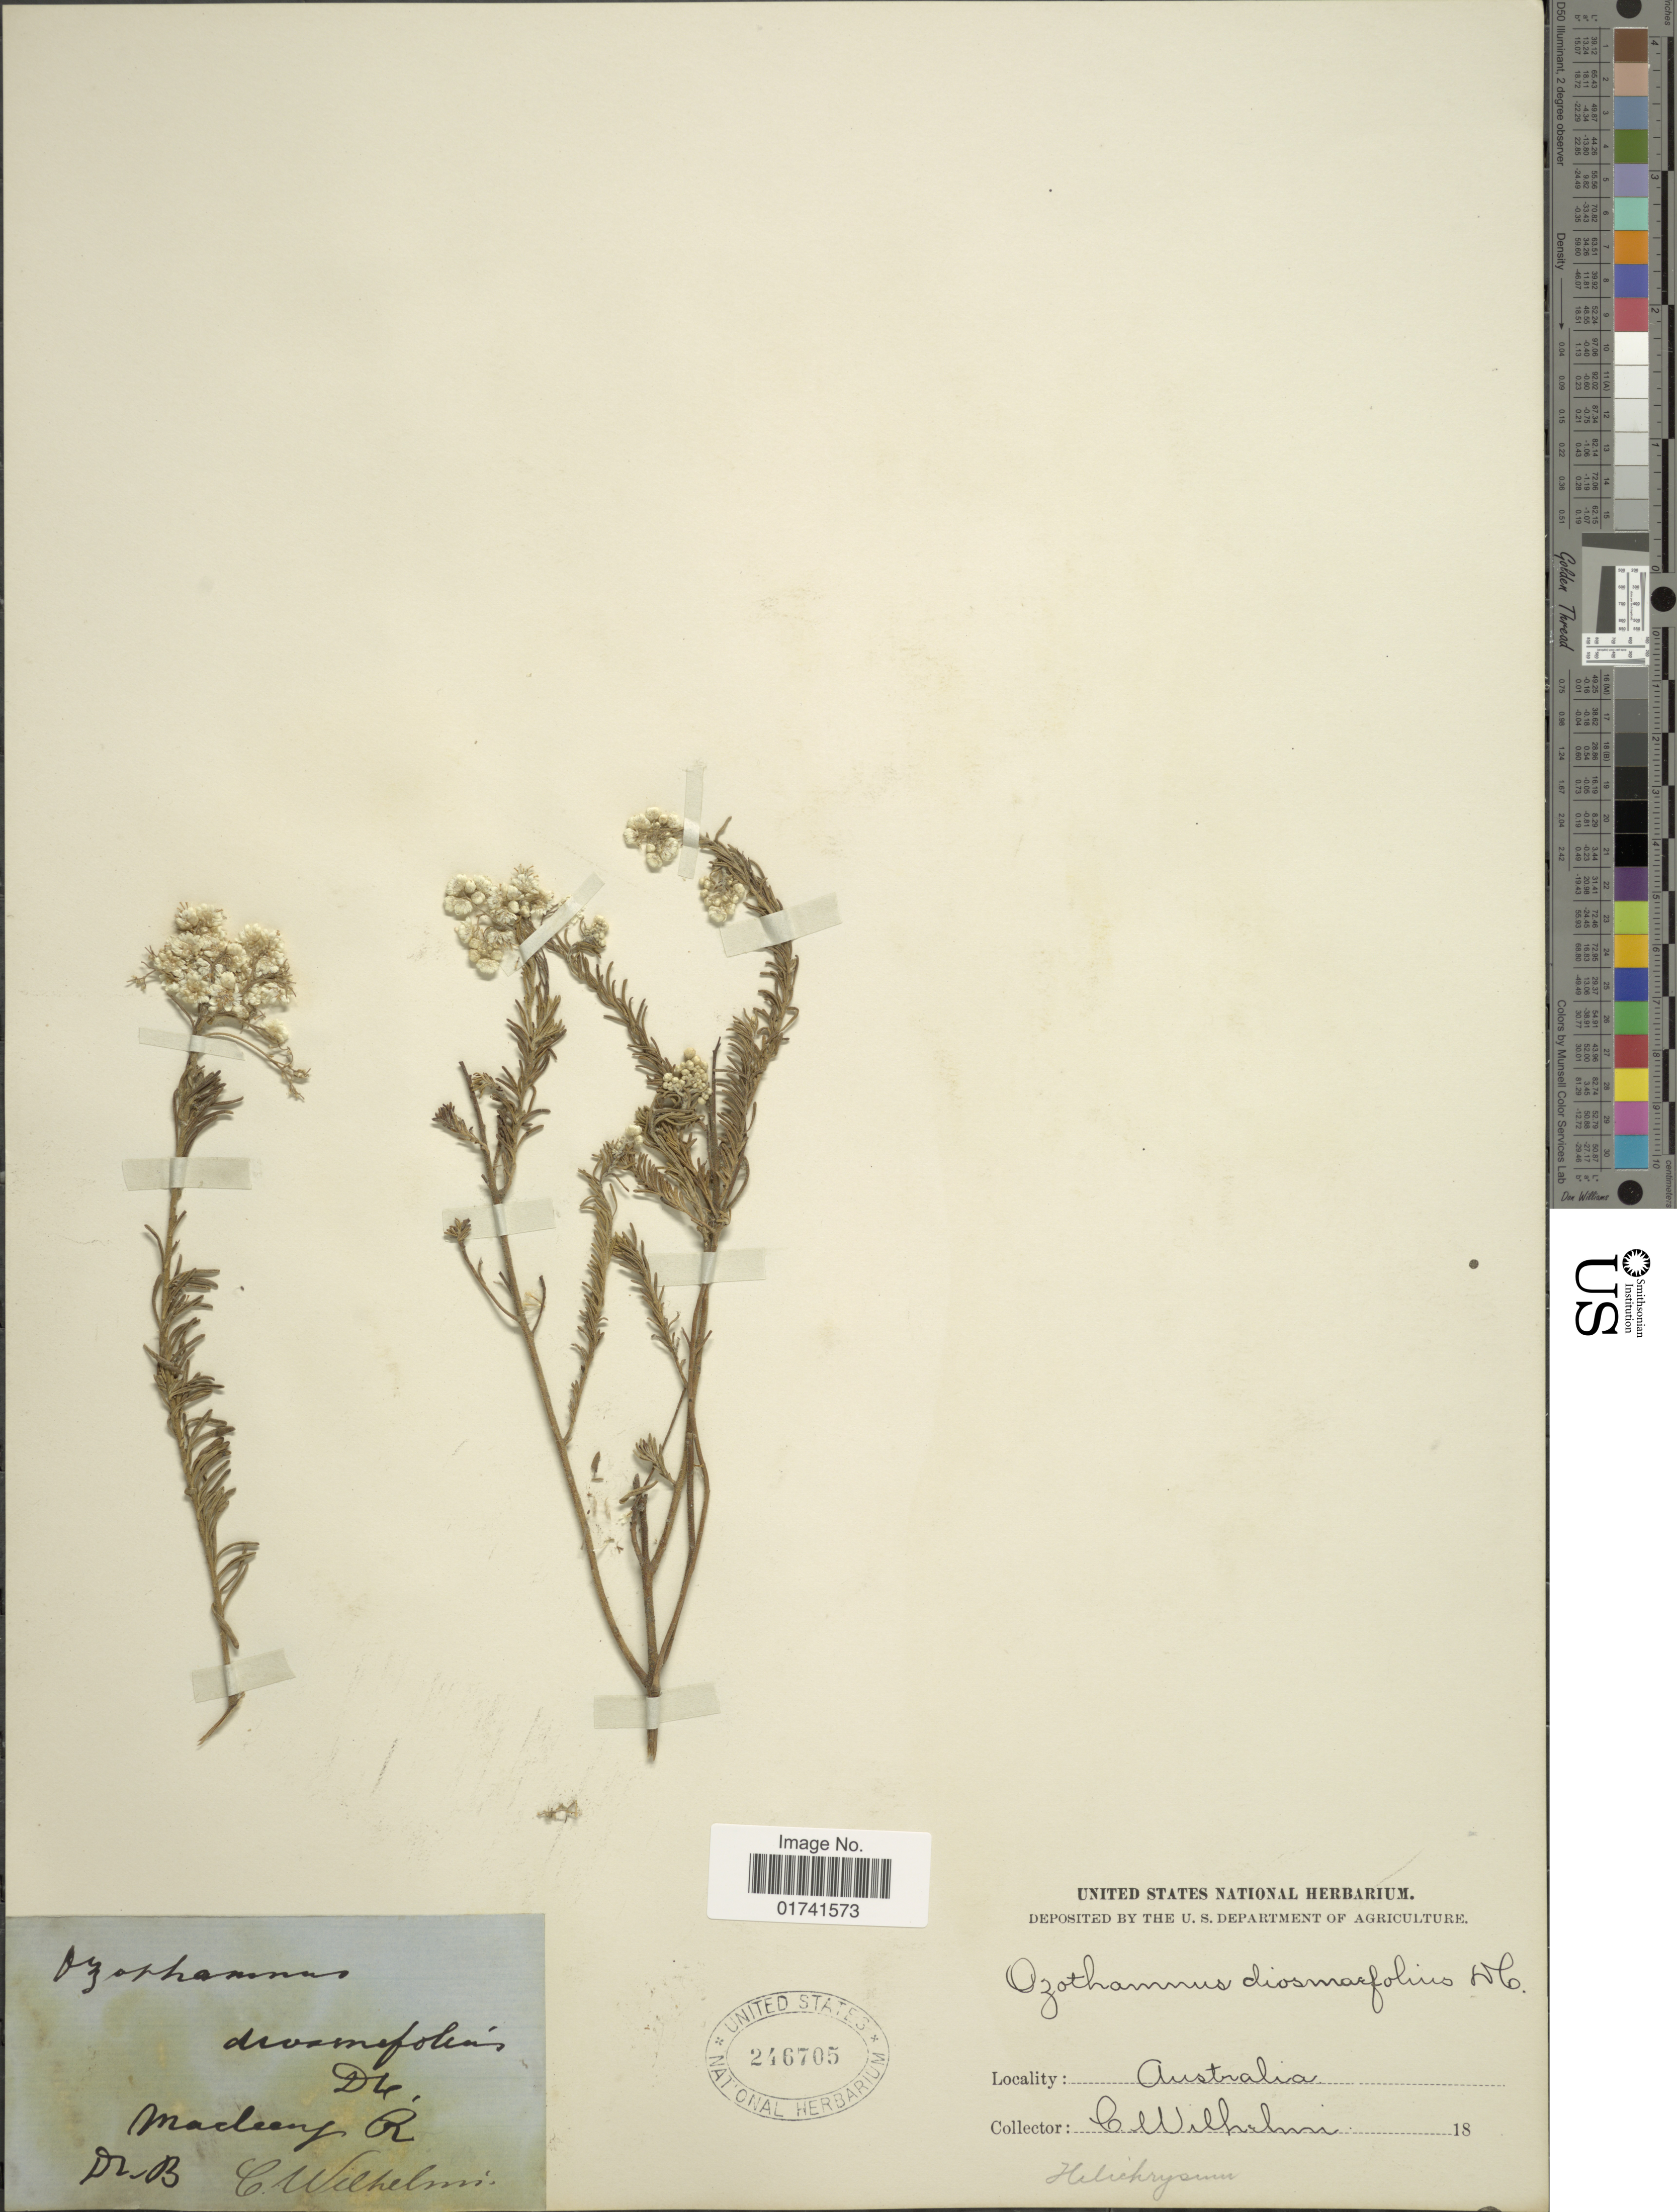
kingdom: Plantae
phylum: Tracheophyta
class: Magnoliopsida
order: Asterales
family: Asteraceae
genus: Ozothamnus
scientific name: Ozothamnus diosmifolius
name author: (Vent.) DC.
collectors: C. Wilhelm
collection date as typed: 18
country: Australia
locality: Macurf R.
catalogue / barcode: US 246705